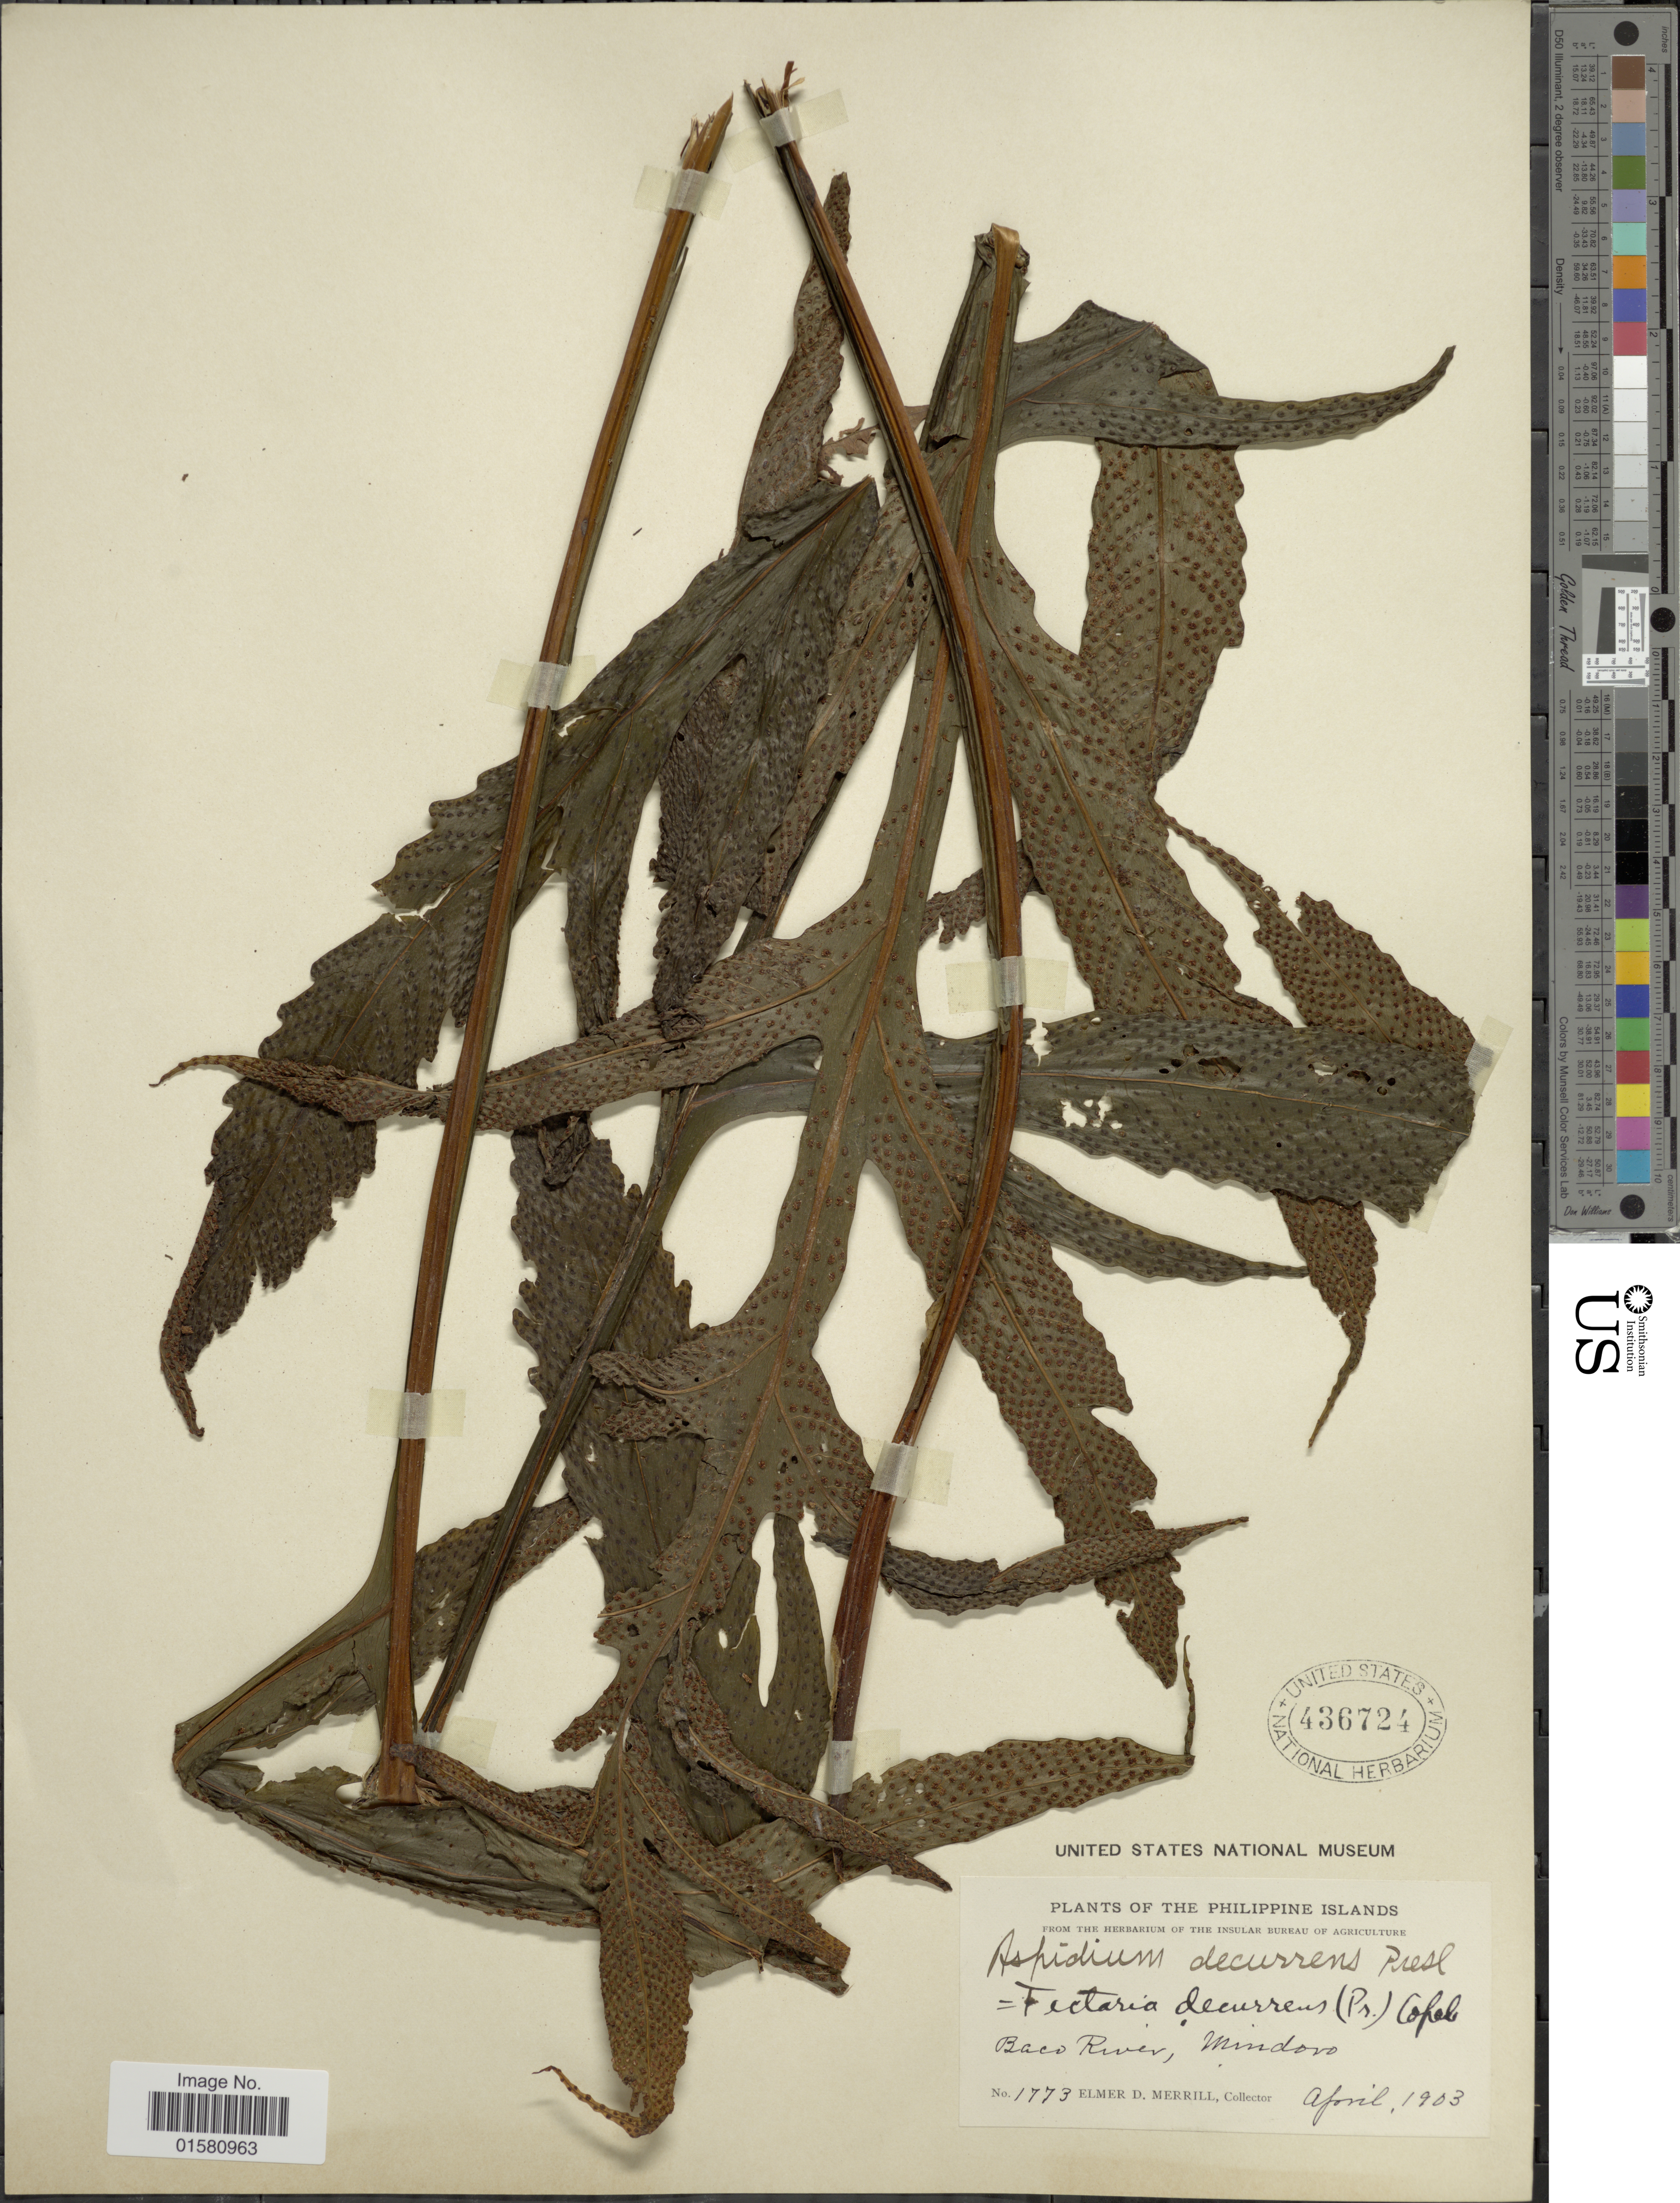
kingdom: Plantae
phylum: Tracheophyta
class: Polypodiopsida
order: Polypodiales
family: Tectariaceae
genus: Tectaria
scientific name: Tectaria decurrens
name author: (Presel.) Copel. in Elmer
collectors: E. D. Merrill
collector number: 1773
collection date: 1903-04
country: Philippines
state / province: Mimaropa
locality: Baco River, Mindoro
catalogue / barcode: US 436724